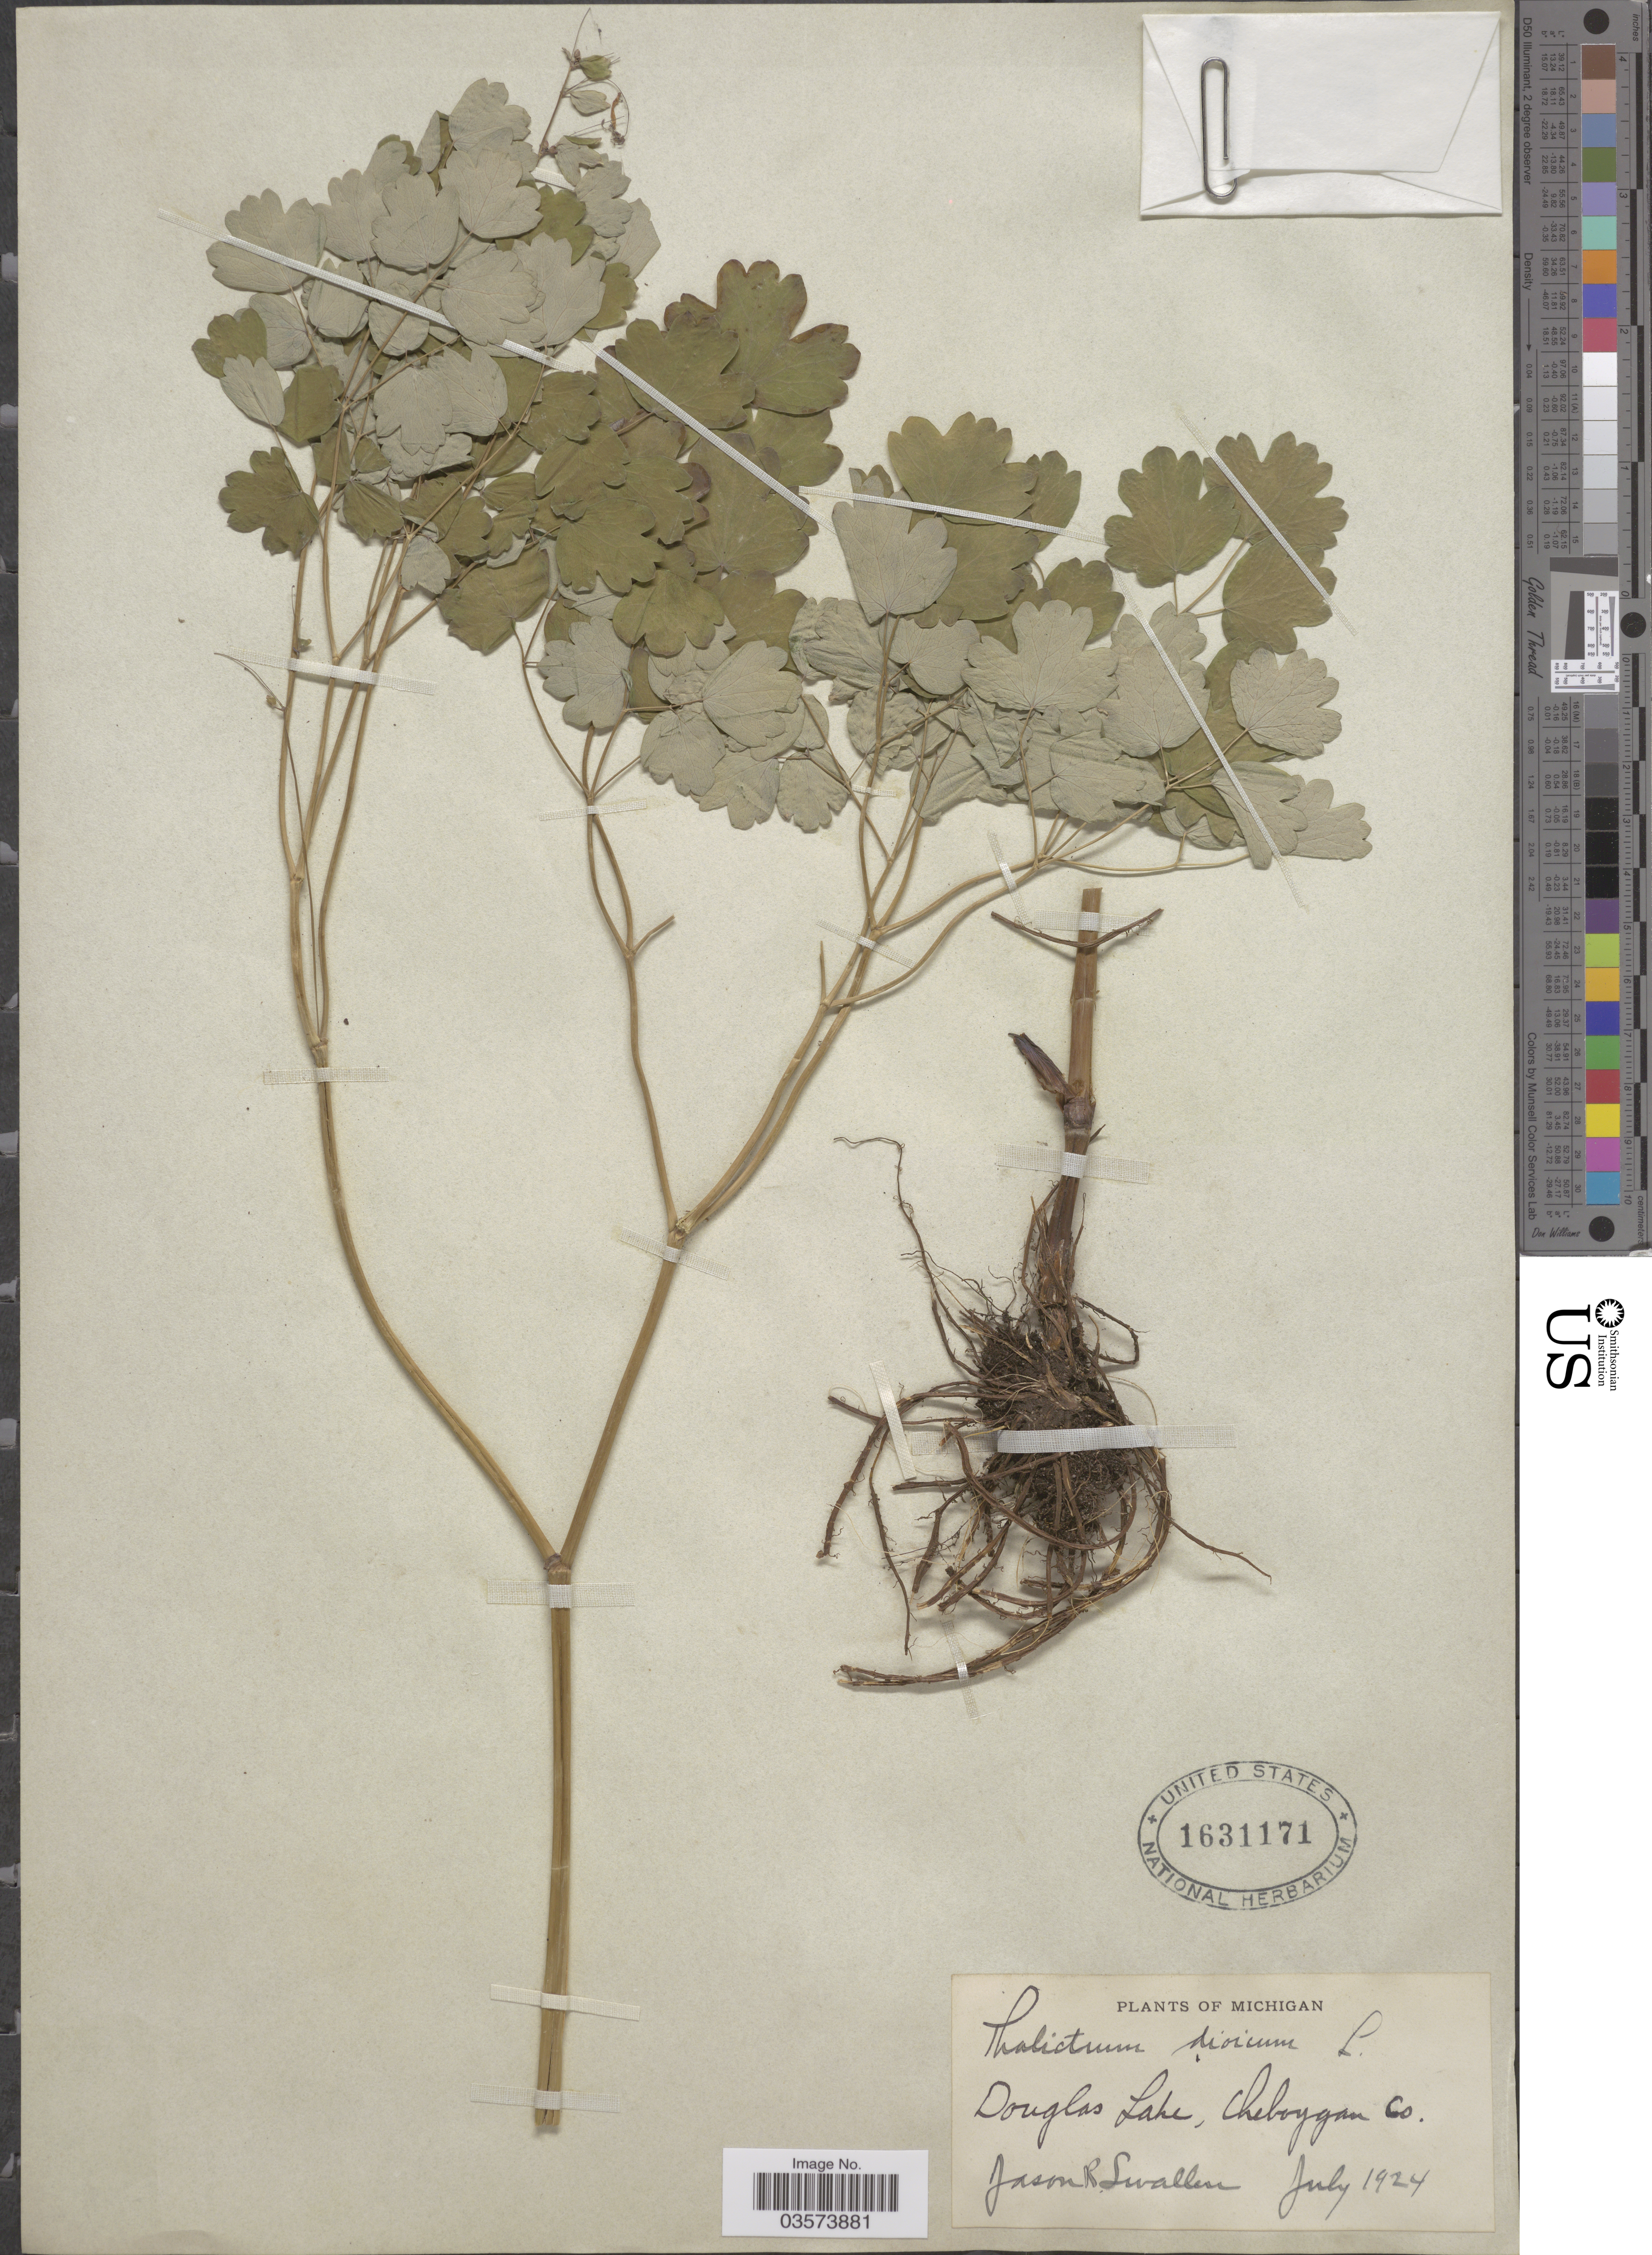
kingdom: Plantae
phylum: Tracheophyta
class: Magnoliopsida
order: Ranunculales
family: Ranunculaceae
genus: Thalictrum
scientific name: Thalictrum dioicum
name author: L.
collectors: J. R. Swallen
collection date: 1924-07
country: United States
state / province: Michigan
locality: Douglas Lake, Cheboygan Co.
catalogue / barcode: US 1631171